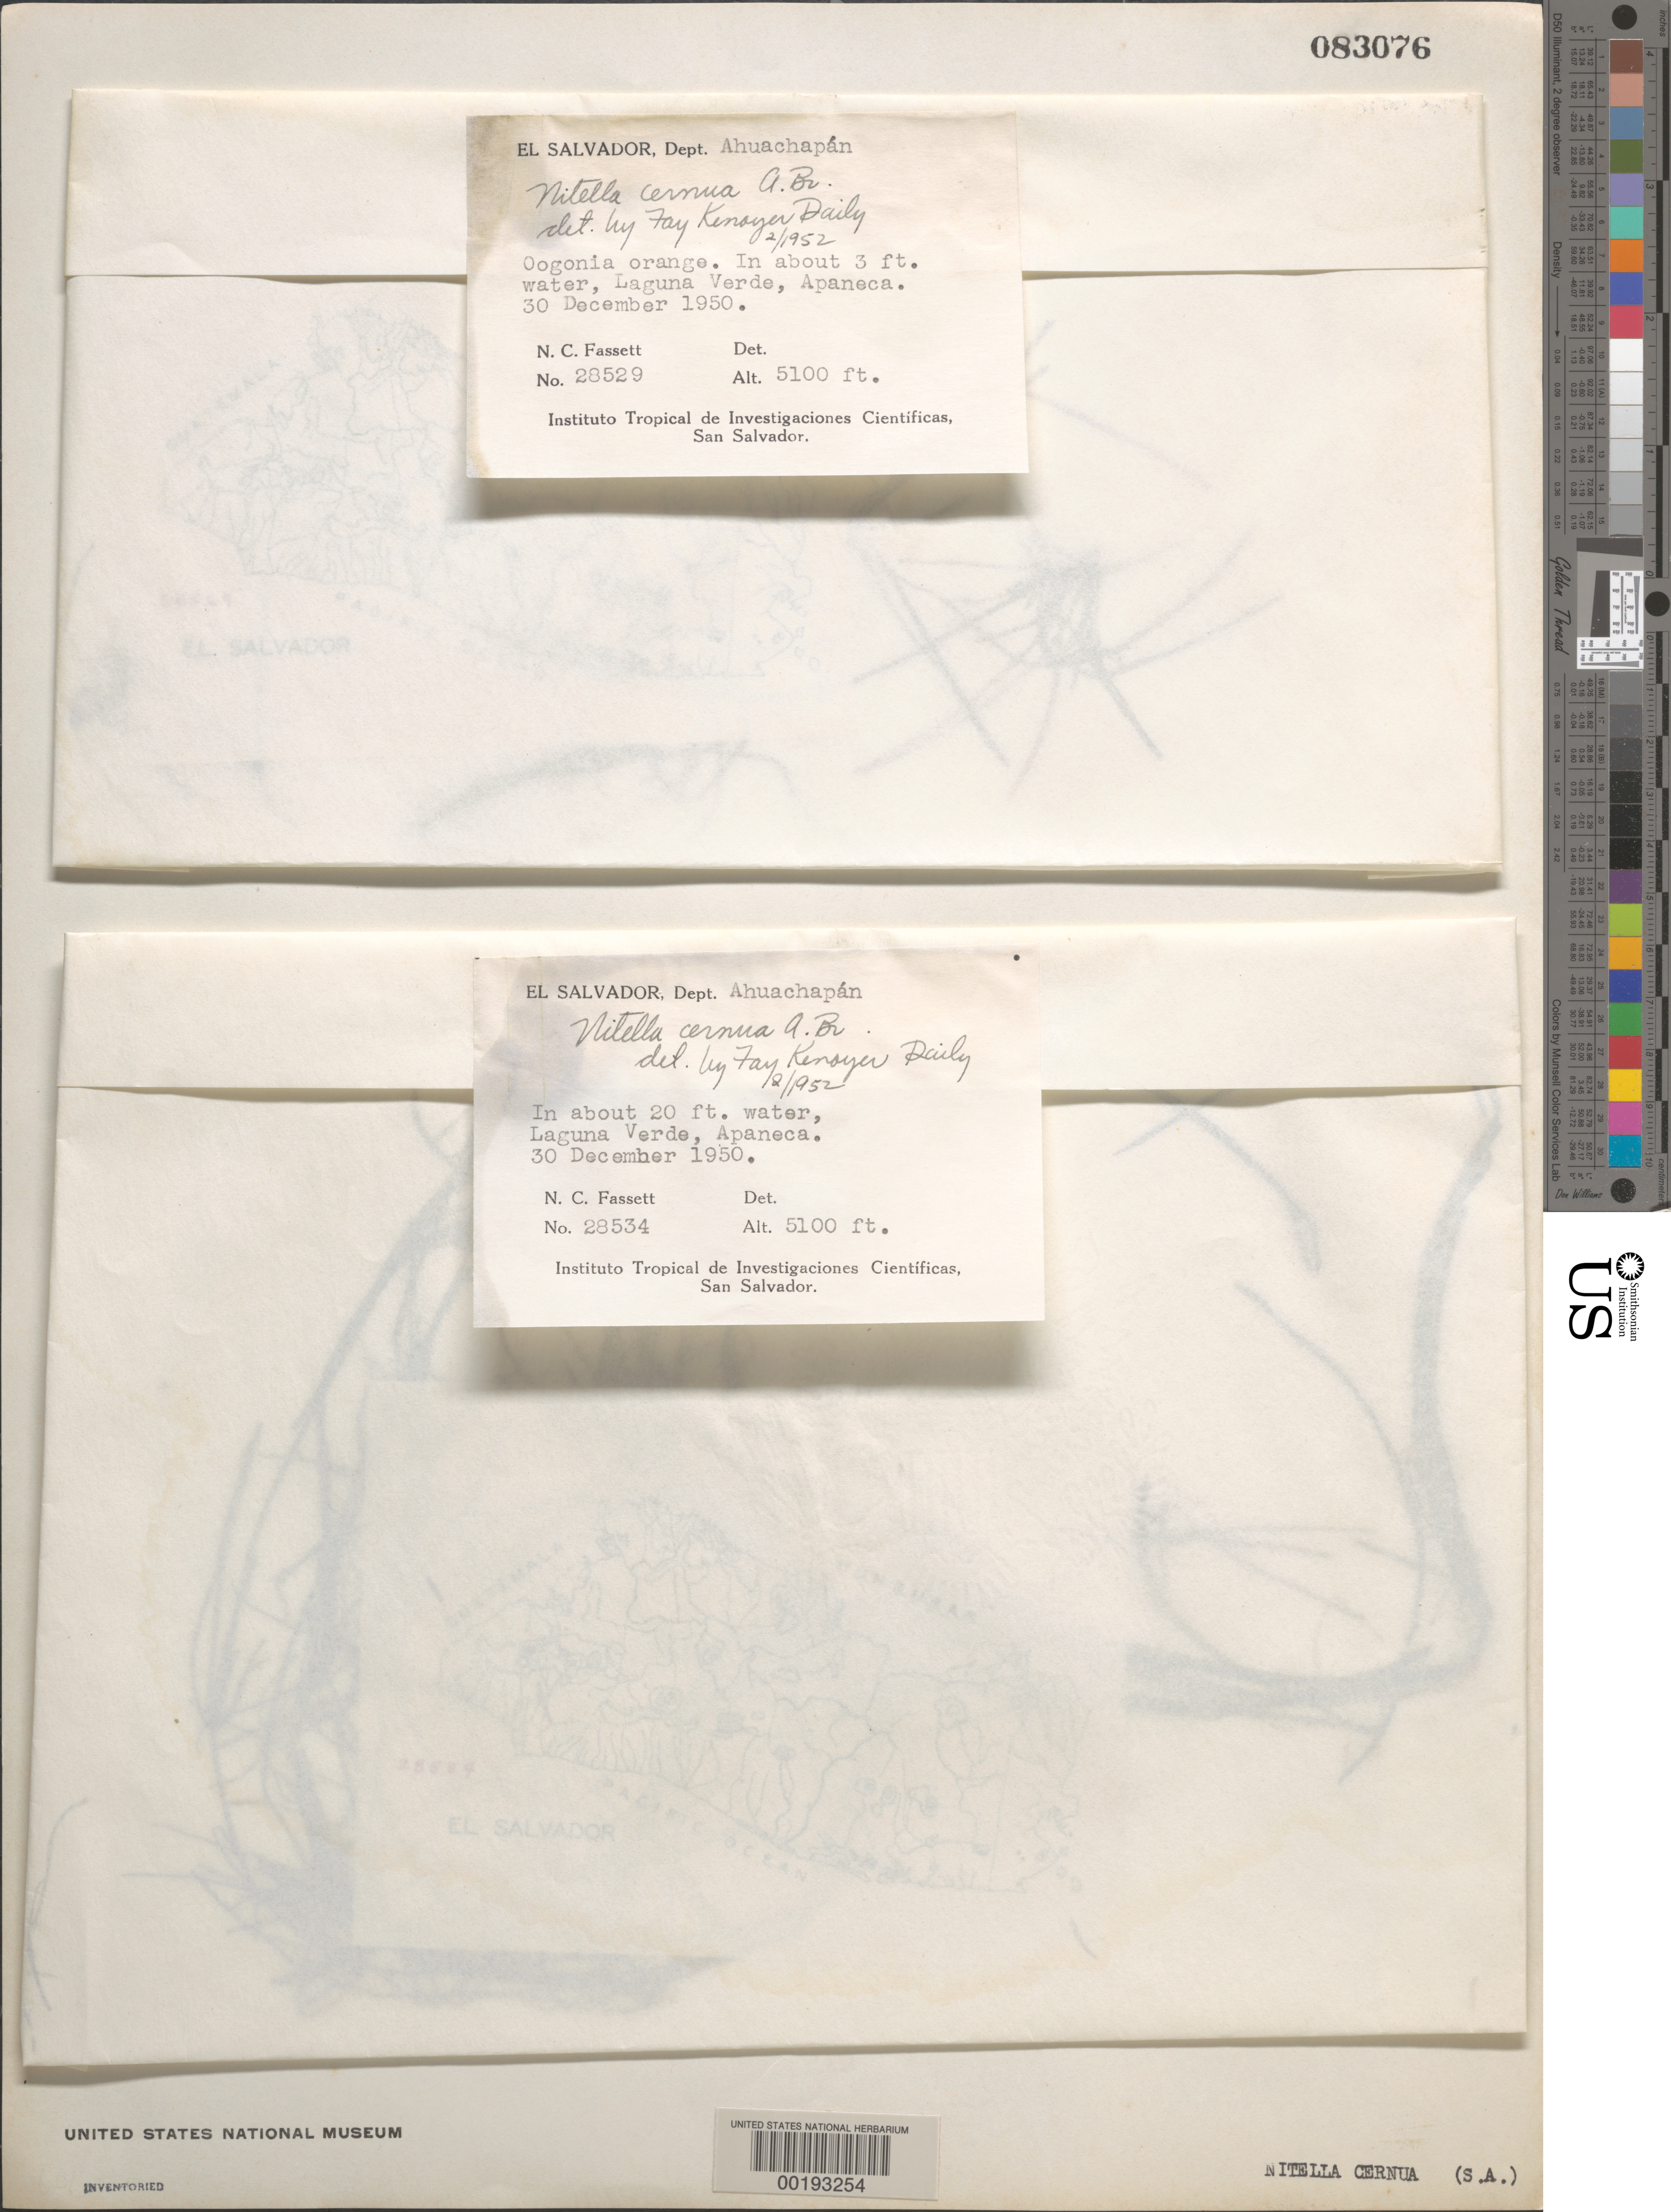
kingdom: Plantae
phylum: Charophyta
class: Charophyceae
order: Charales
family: Characeae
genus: Nitella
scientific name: Nitella cernua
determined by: Daily, F. K.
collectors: N. C. Fassett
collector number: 28529 & 28534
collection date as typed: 30 Dec 1950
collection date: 1950-12-30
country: El Salvador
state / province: Ahuachapán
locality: Laguna verde, apaneca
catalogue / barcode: US 83076